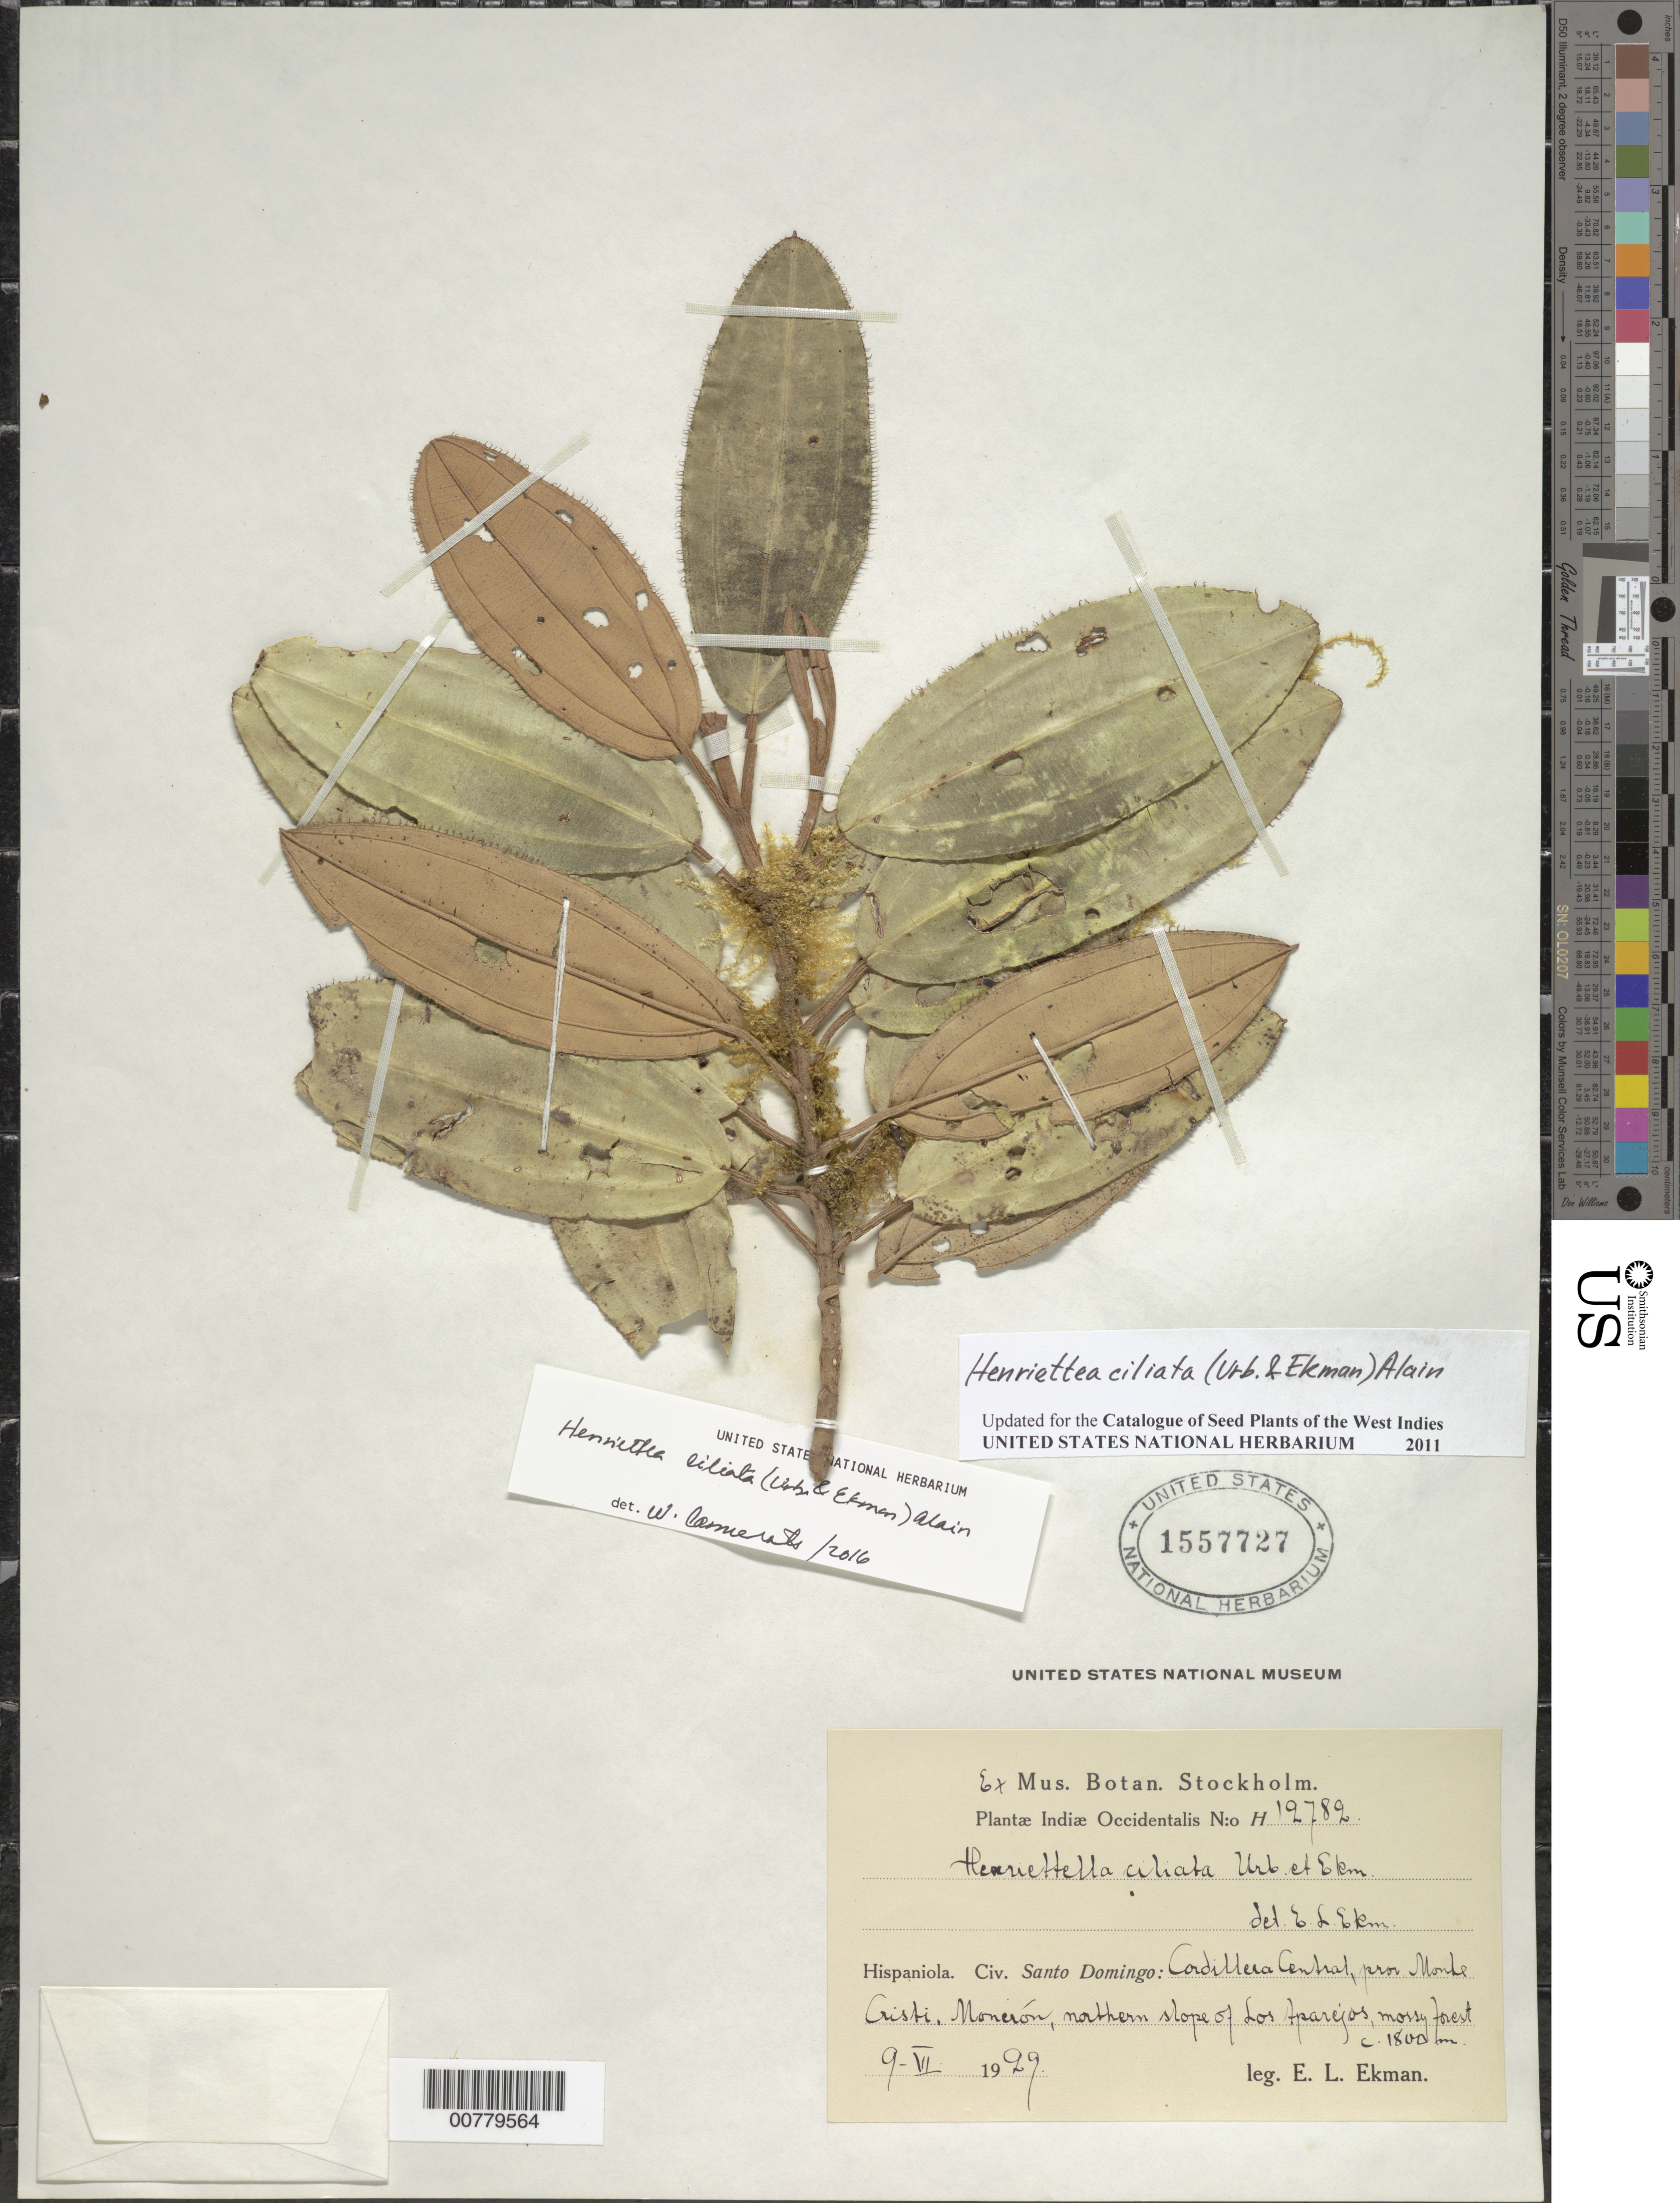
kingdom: Plantae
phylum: Tracheophyta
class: Magnoliopsida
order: Myrtales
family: Melastomataceae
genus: Henriettea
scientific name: Henriettea ciliata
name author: (Urb. & Ekman) Alain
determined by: Ekman, E. L.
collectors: E. L. Ekman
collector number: H 12782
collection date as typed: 09 Jun 1929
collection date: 1929-06-09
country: Dominican Republic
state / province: Monte Cristi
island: Hispaniola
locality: Cordillera Central, Monción, northern slope of Los Aparejos.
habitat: Mossy forest.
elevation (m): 1800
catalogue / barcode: US 1557727